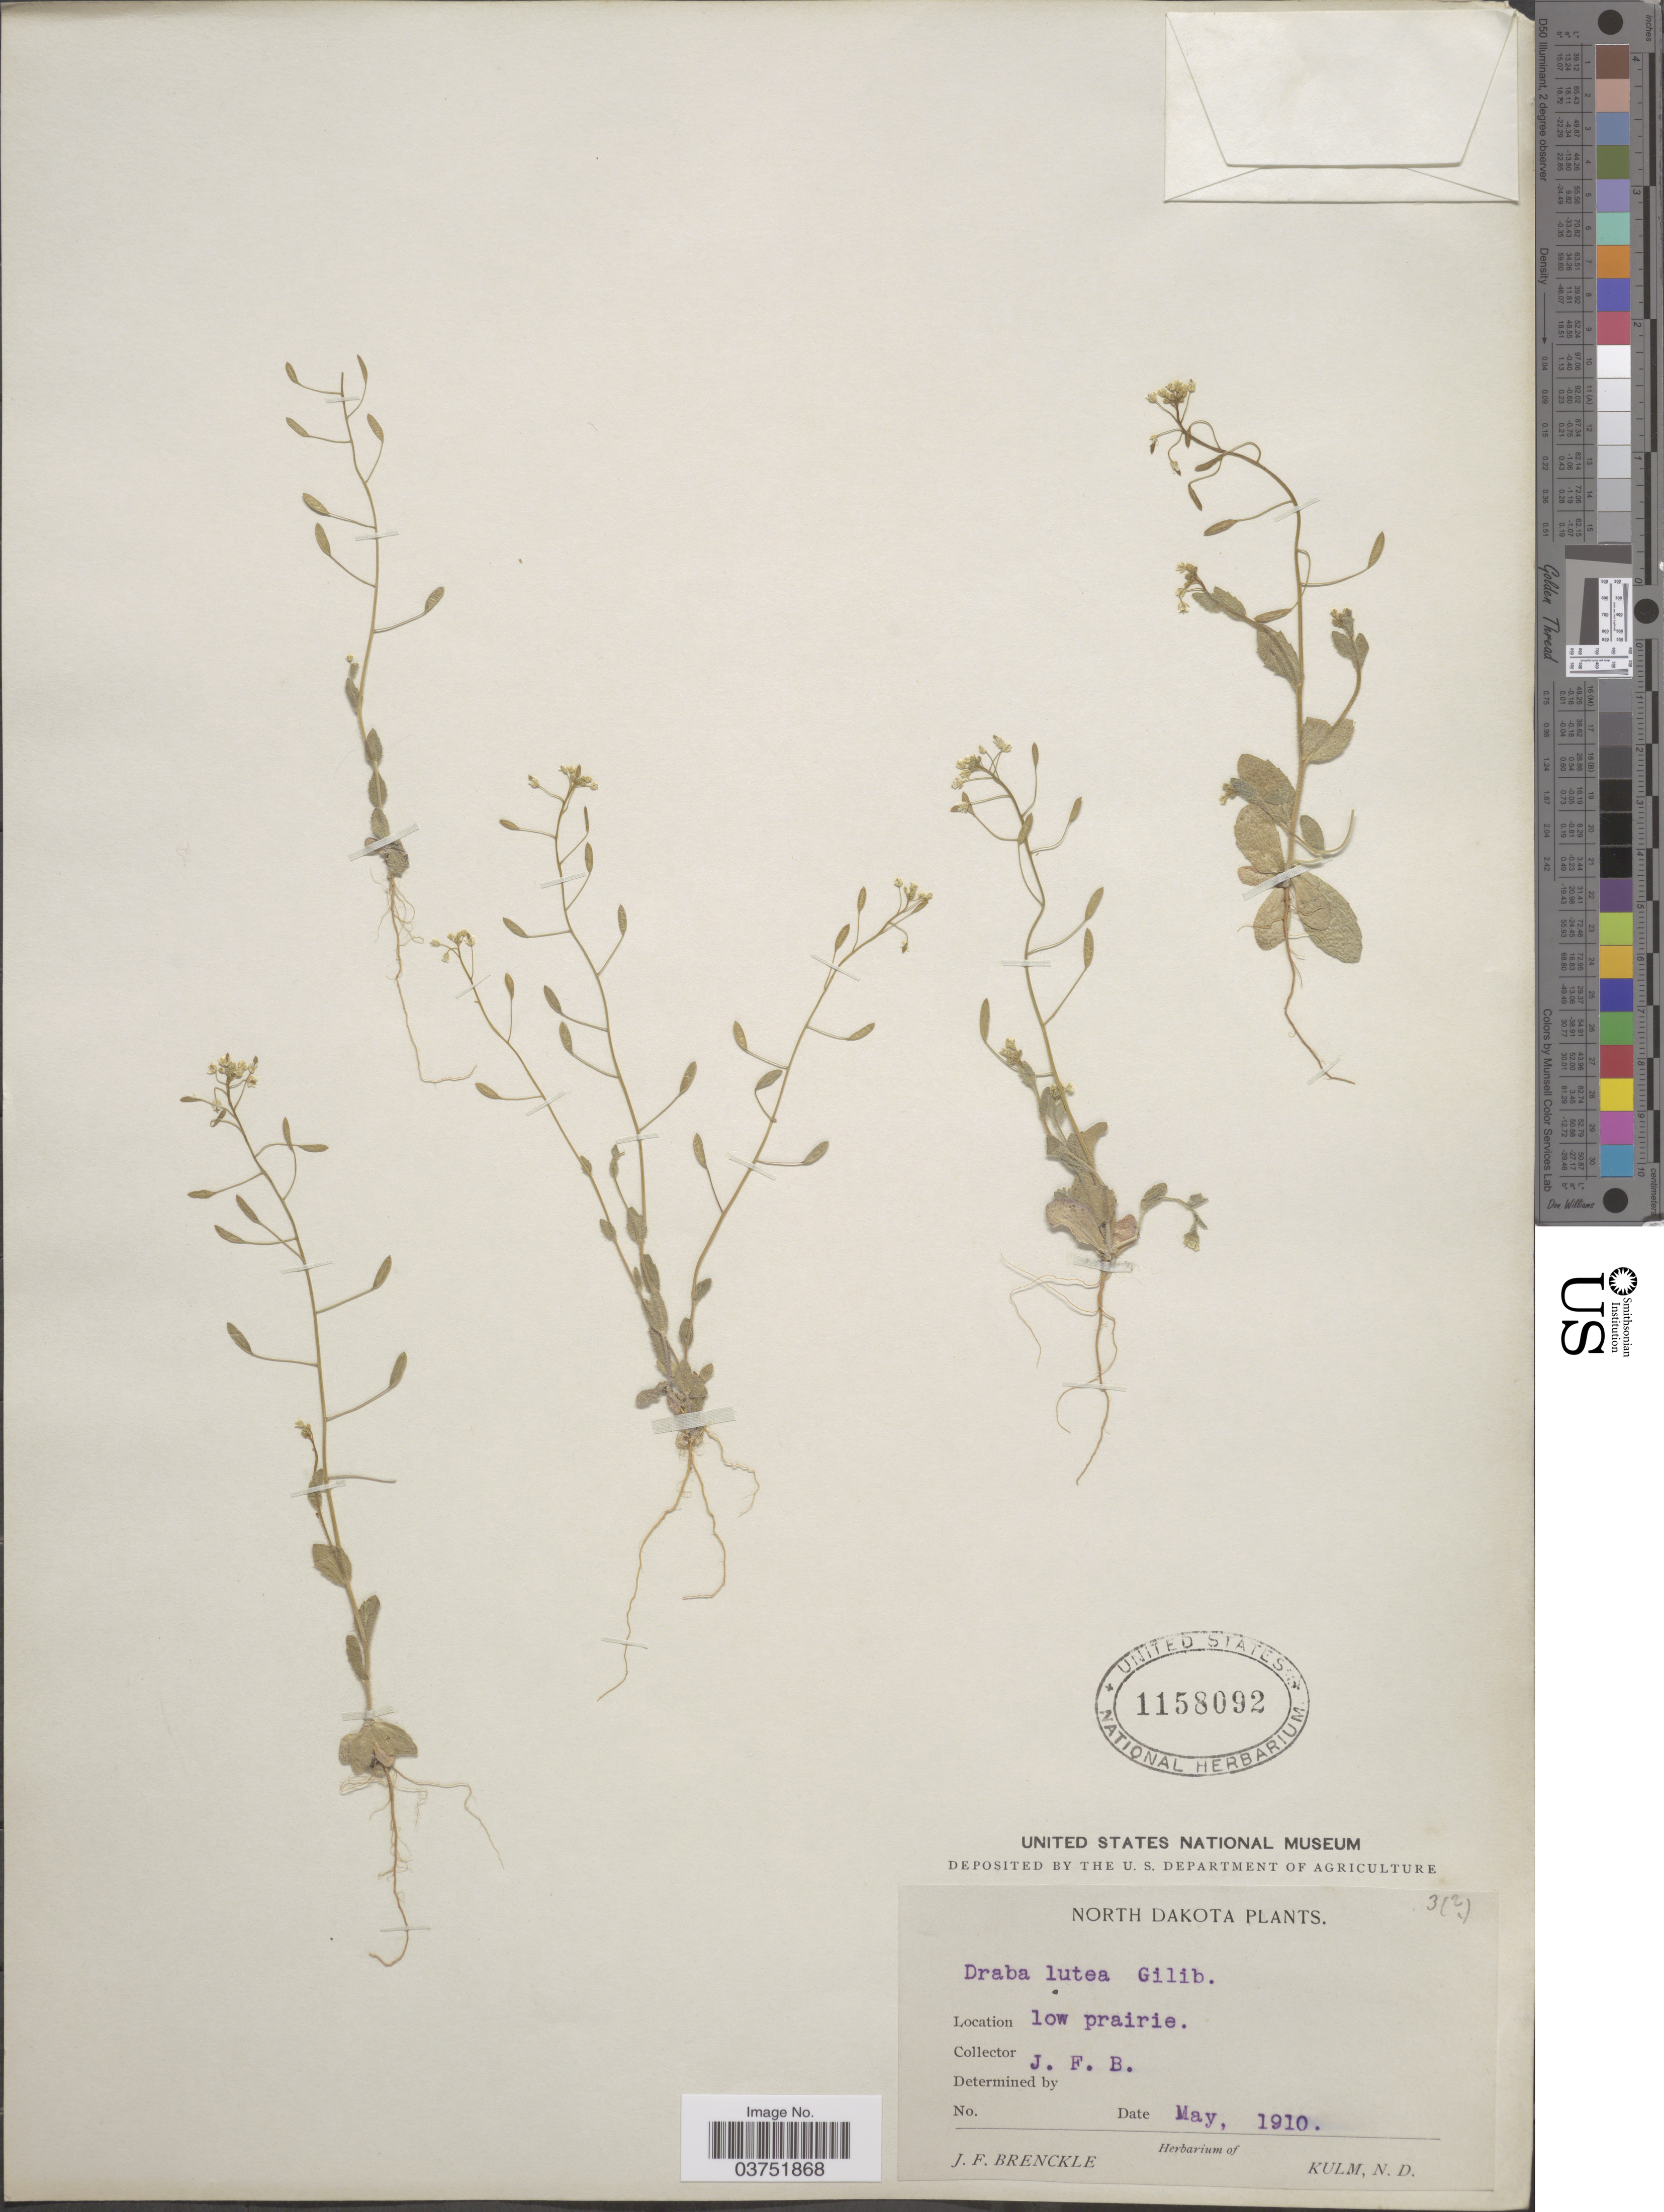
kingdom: Plantae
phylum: Tracheophyta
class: Magnoliopsida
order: Brassicales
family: Brassicaceae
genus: Draba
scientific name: Draba nemorosa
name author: L.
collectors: J. Brenckle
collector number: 3(2)?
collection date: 1910-05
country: United States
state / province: North Dakota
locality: Low prairie.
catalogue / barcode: US 1158092